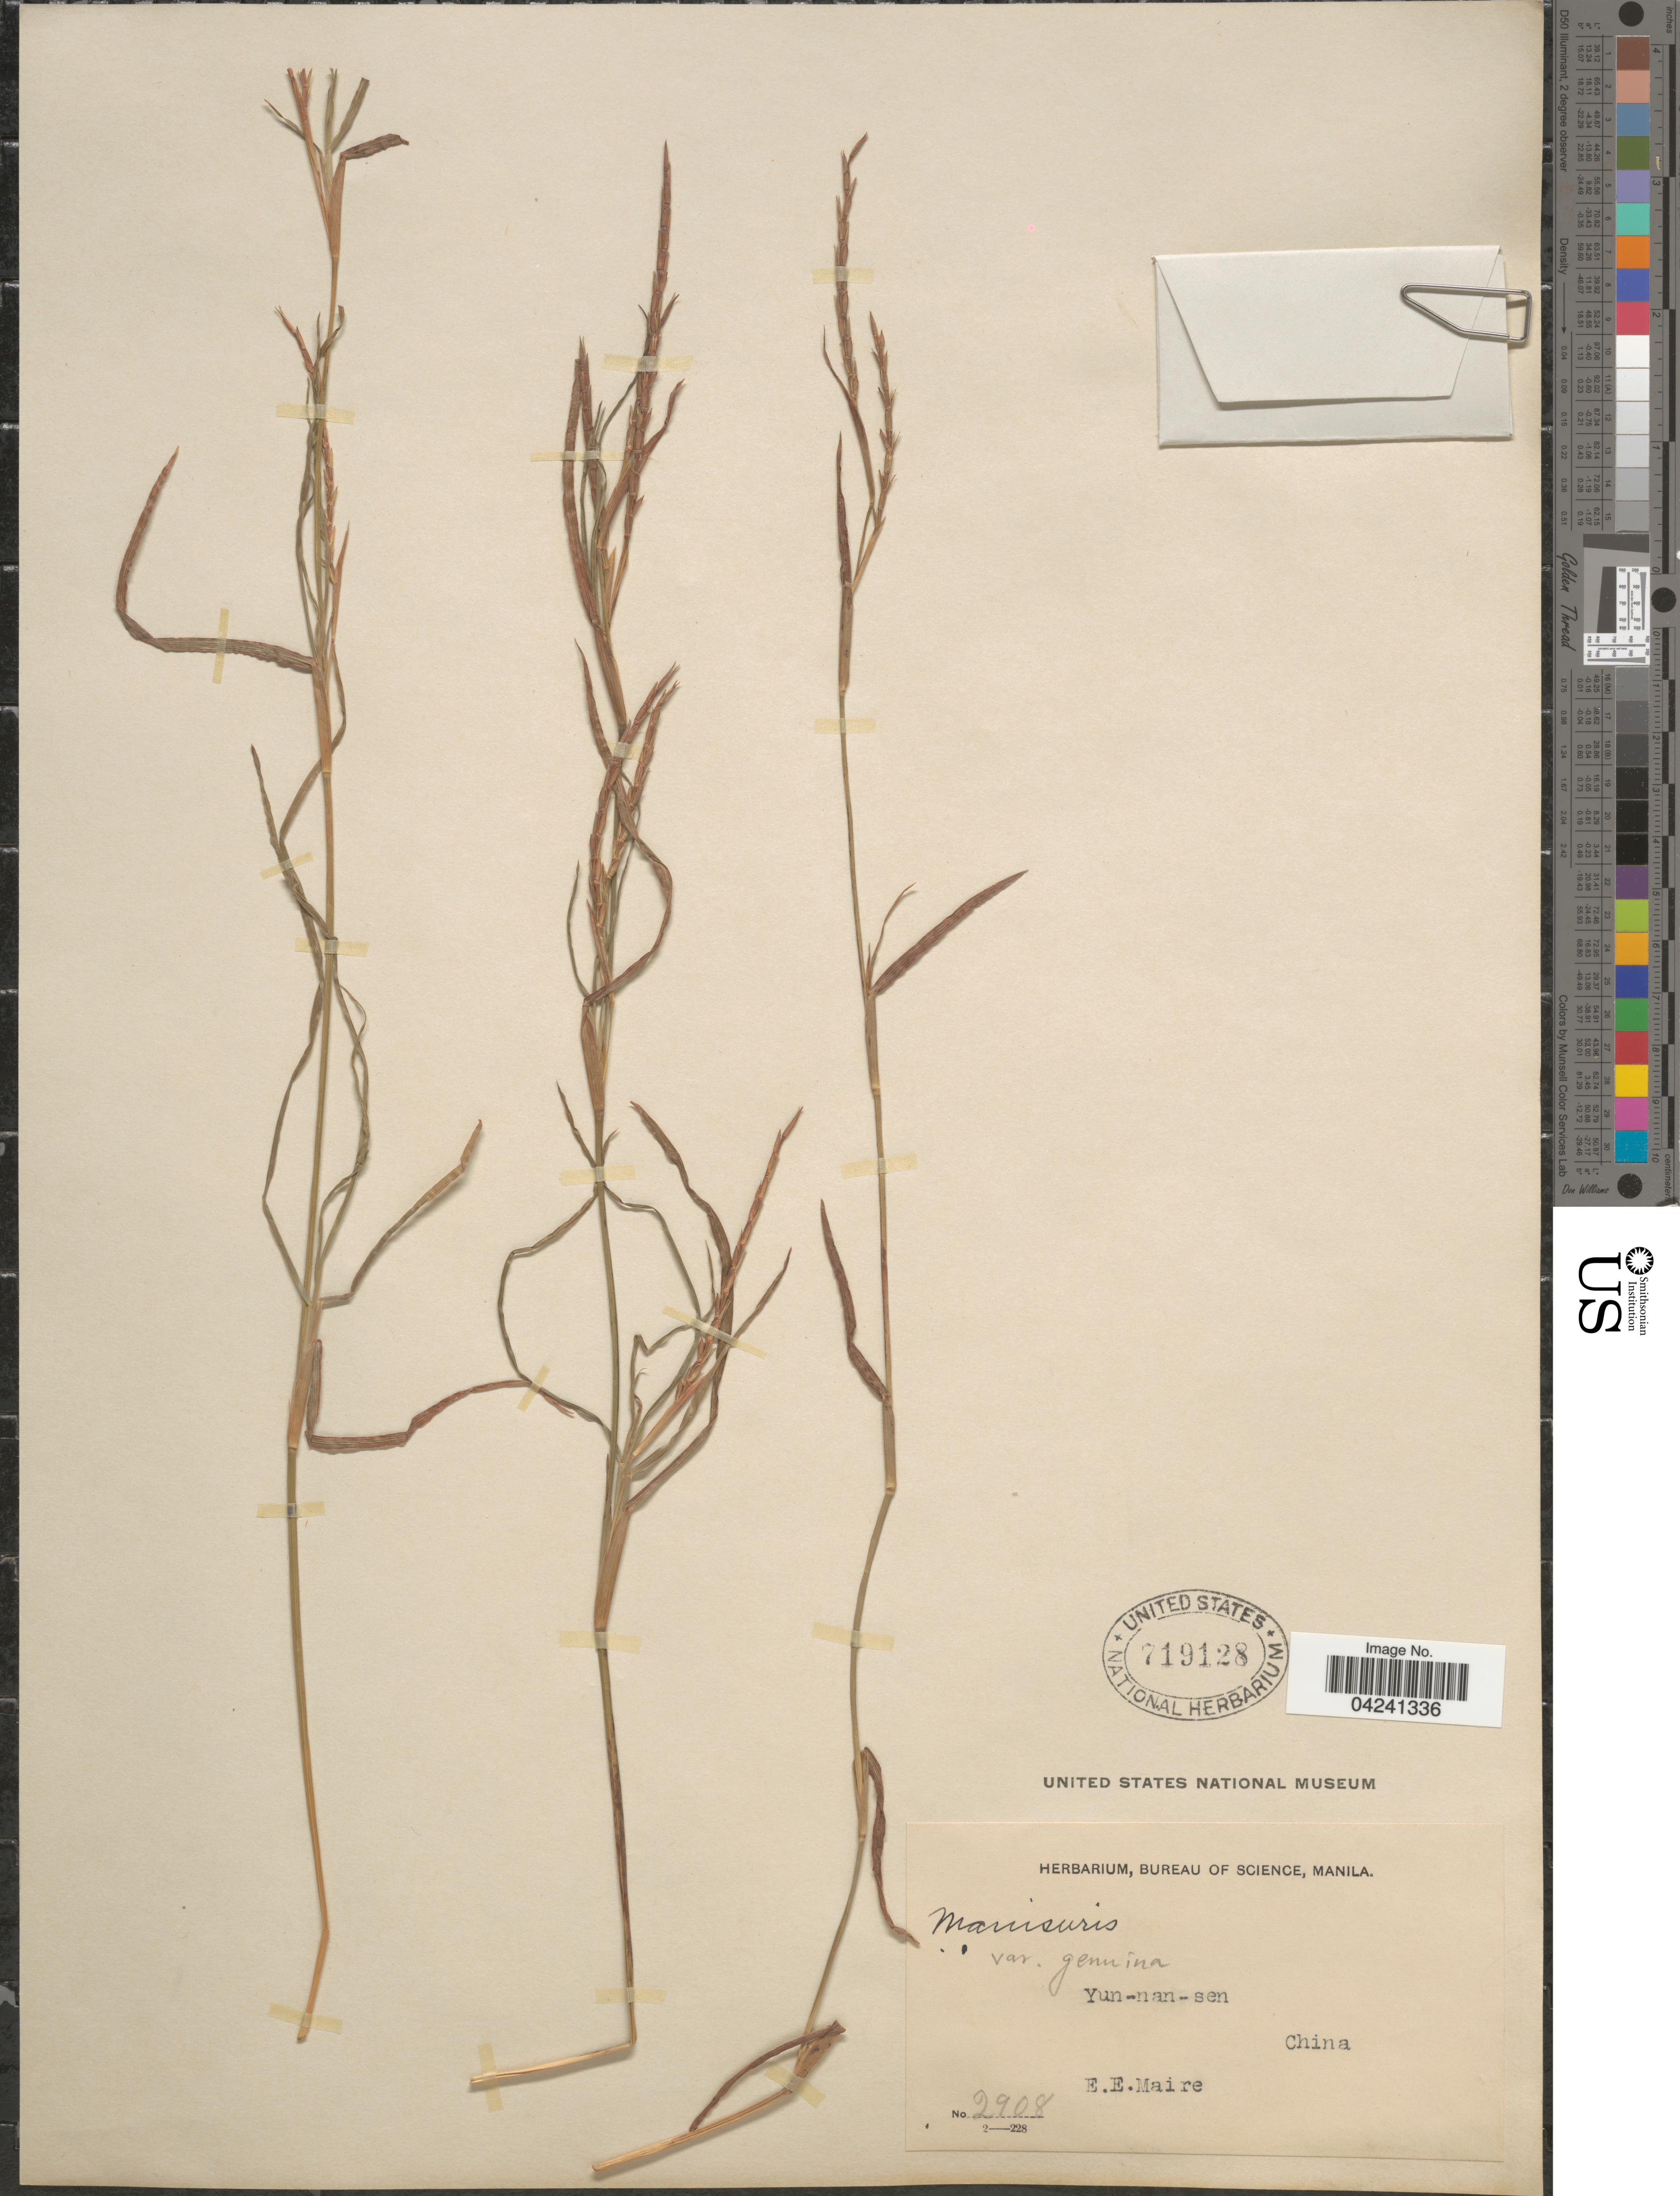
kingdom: Plantae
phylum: Tracheophyta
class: Liliopsida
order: Poales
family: Poaceae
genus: Hemarthria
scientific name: Hemarthria compressa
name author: (L.) R. Br.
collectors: E. E. Maire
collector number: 2908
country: China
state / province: Yunnan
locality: Yun-nan-sen.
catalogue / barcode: US 719128